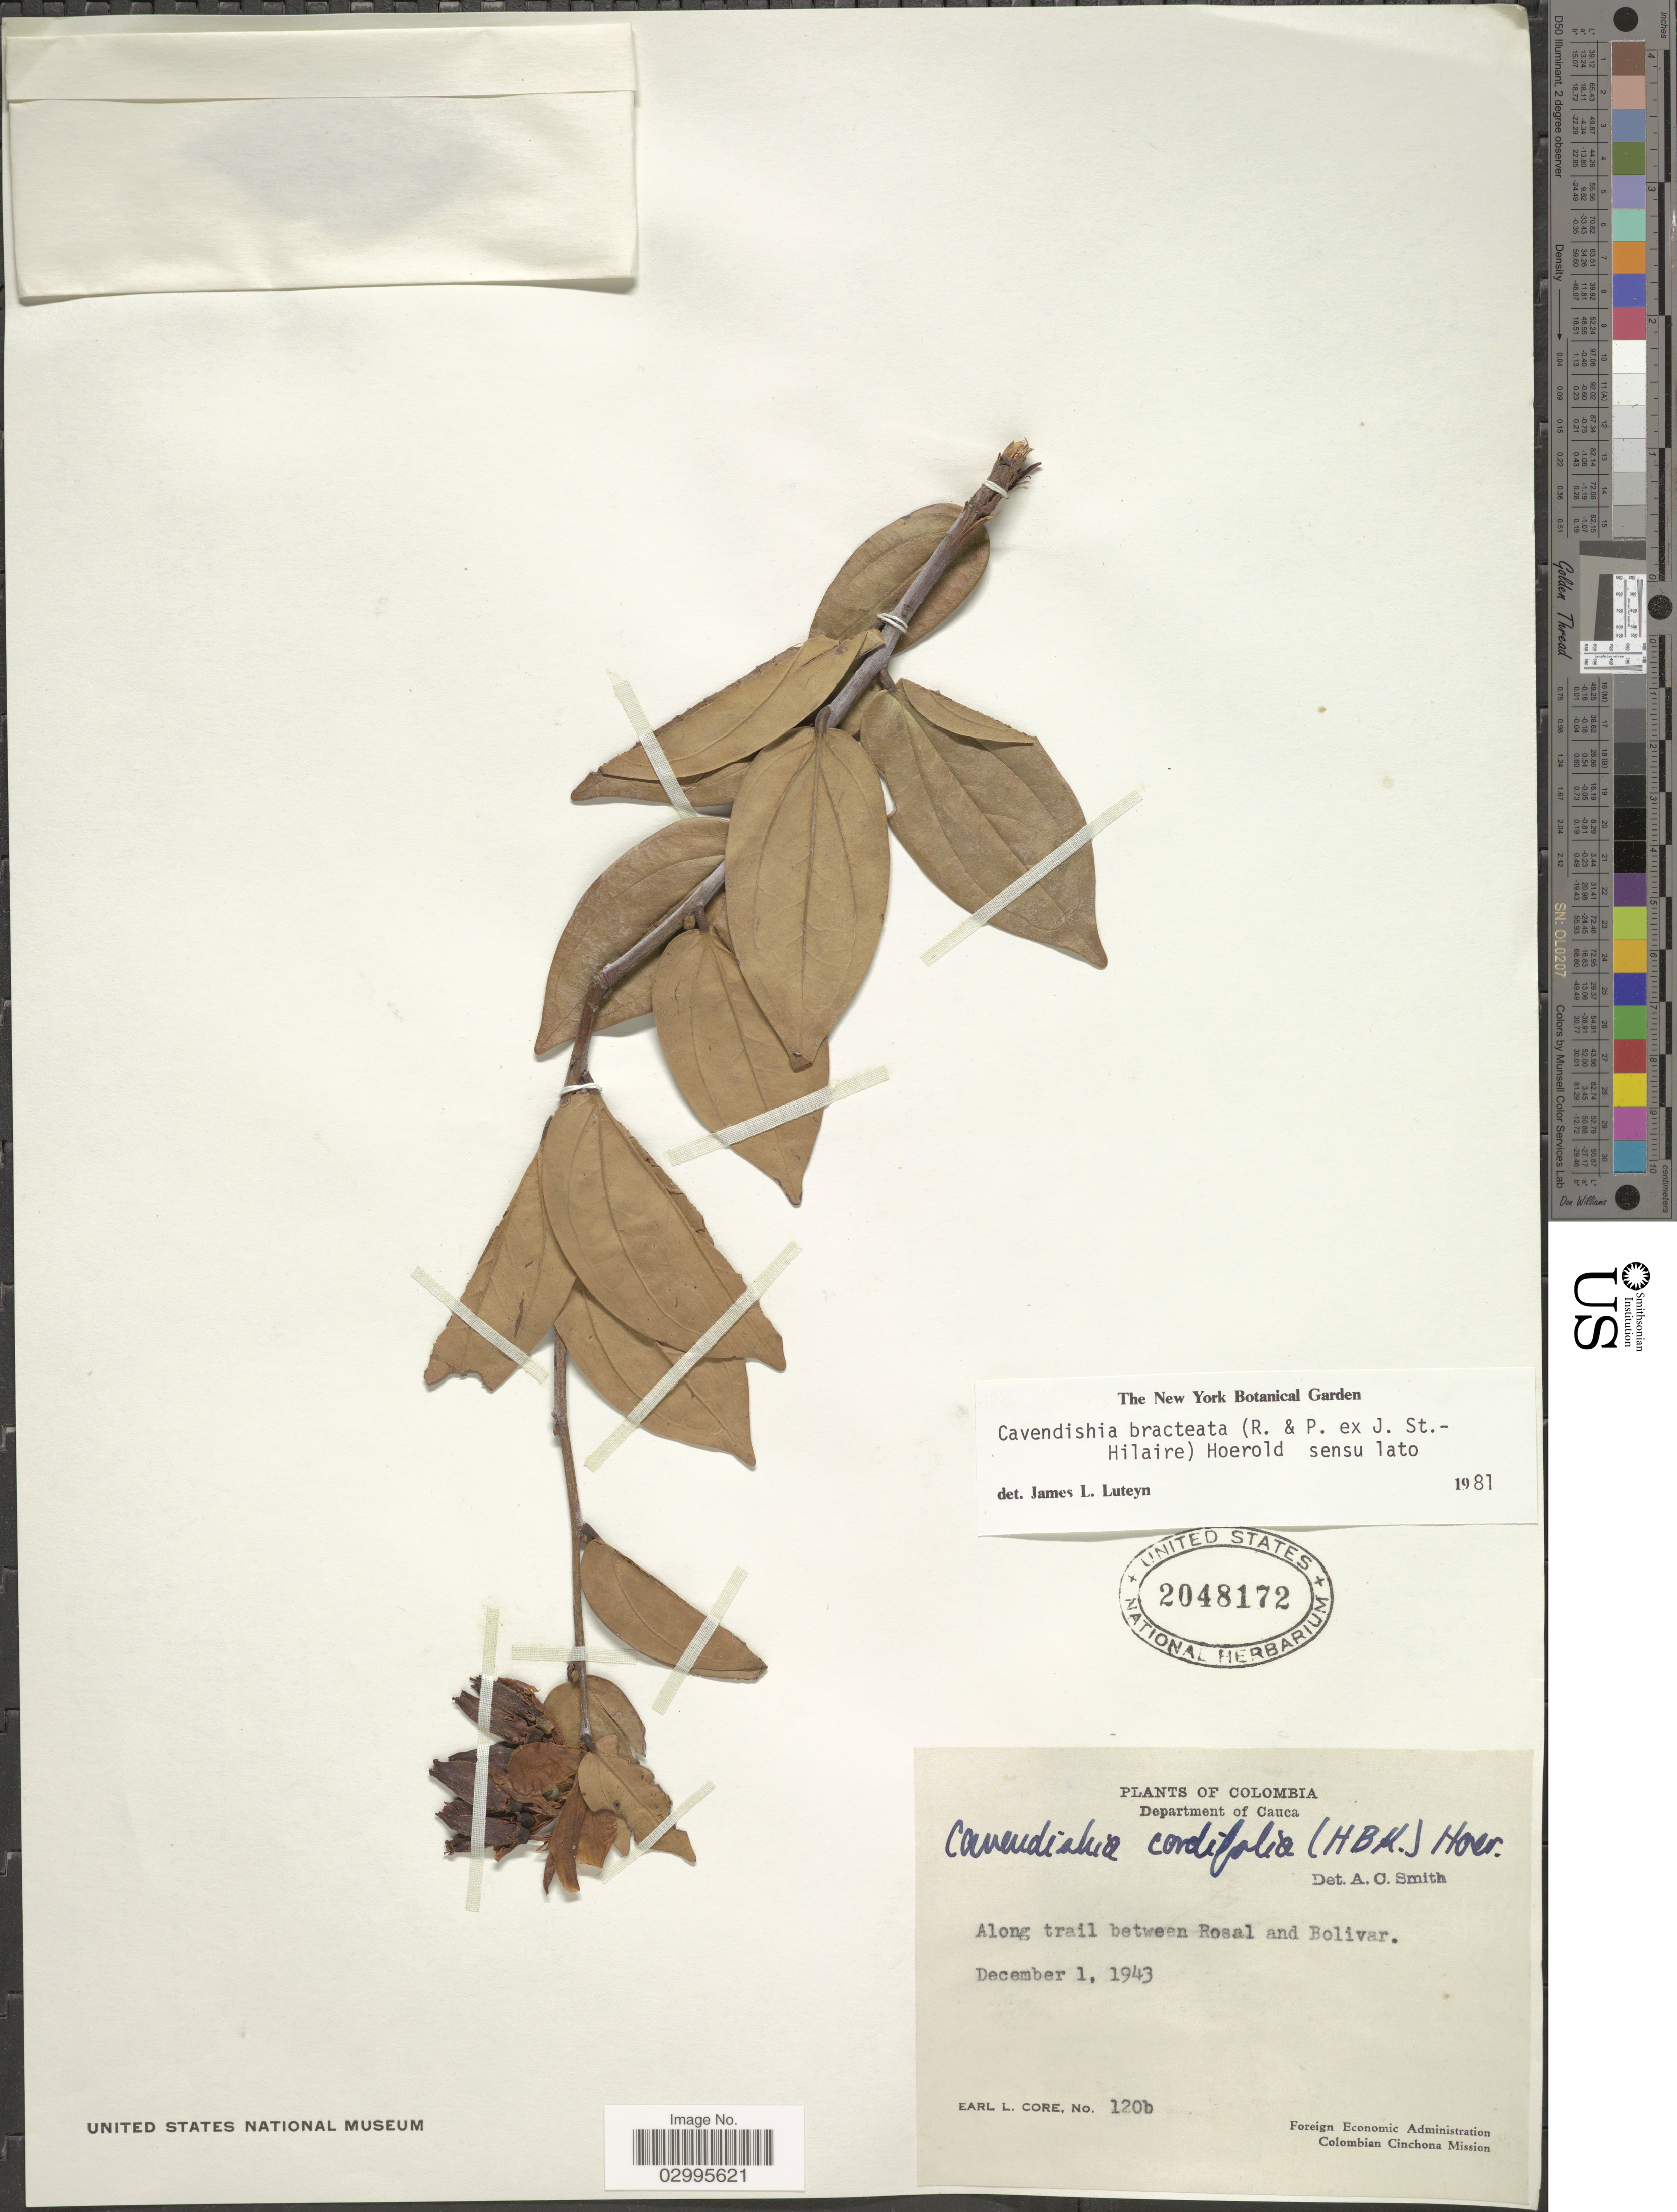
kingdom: Plantae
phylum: Tracheophyta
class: Magnoliopsida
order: Ericales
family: Ericaceae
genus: Cavendishia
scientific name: Cavendishia bracteata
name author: (Ruiz & Pav. ex J. St.-Hil.) Hoerold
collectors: E. Core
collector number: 120b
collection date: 1943-12-01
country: Colombia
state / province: Cauca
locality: Department Cauca, along trail between Rosal and Bolivar.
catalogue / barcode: US 2048172